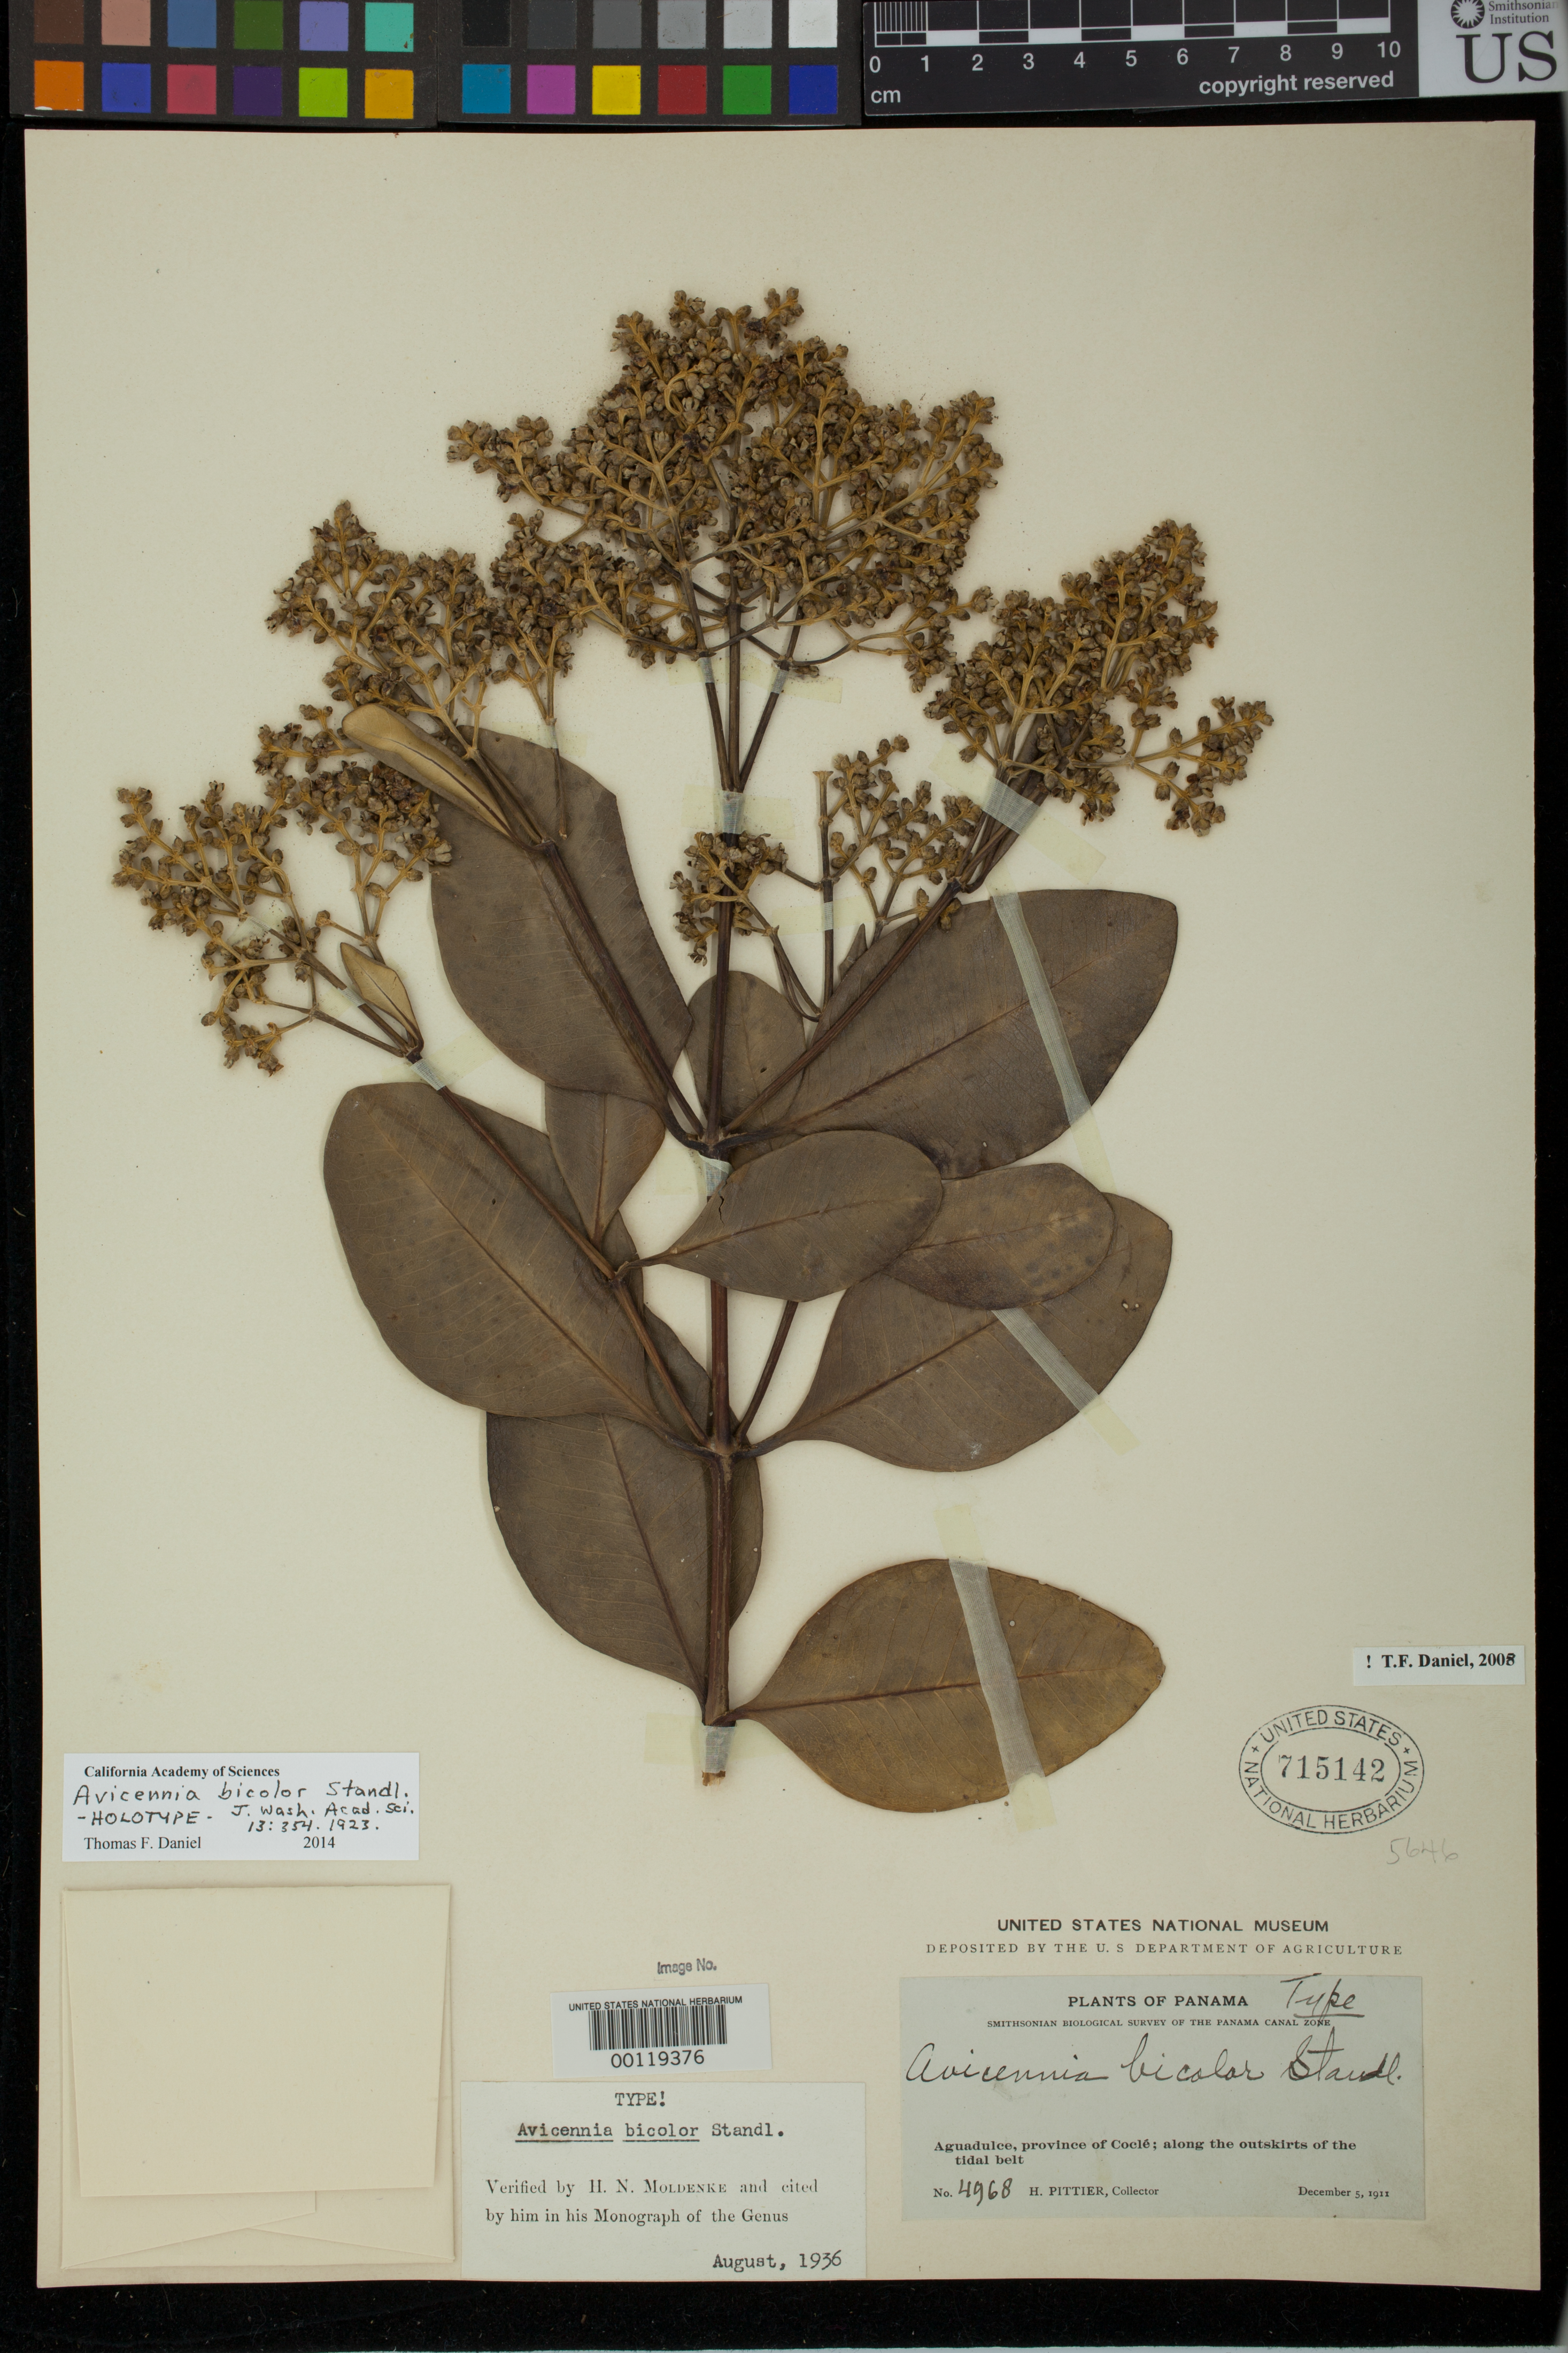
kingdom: Plantae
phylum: Tracheophyta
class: Magnoliopsida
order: Lamiales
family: Acanthaceae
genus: Avicennia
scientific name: Avicennia bicolor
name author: Standl.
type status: Holotype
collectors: H. F. Pittier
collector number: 4968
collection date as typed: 05 Dec 1911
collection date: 1911-12-05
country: Panama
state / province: Coclé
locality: Agua Dulce.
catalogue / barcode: US 715142